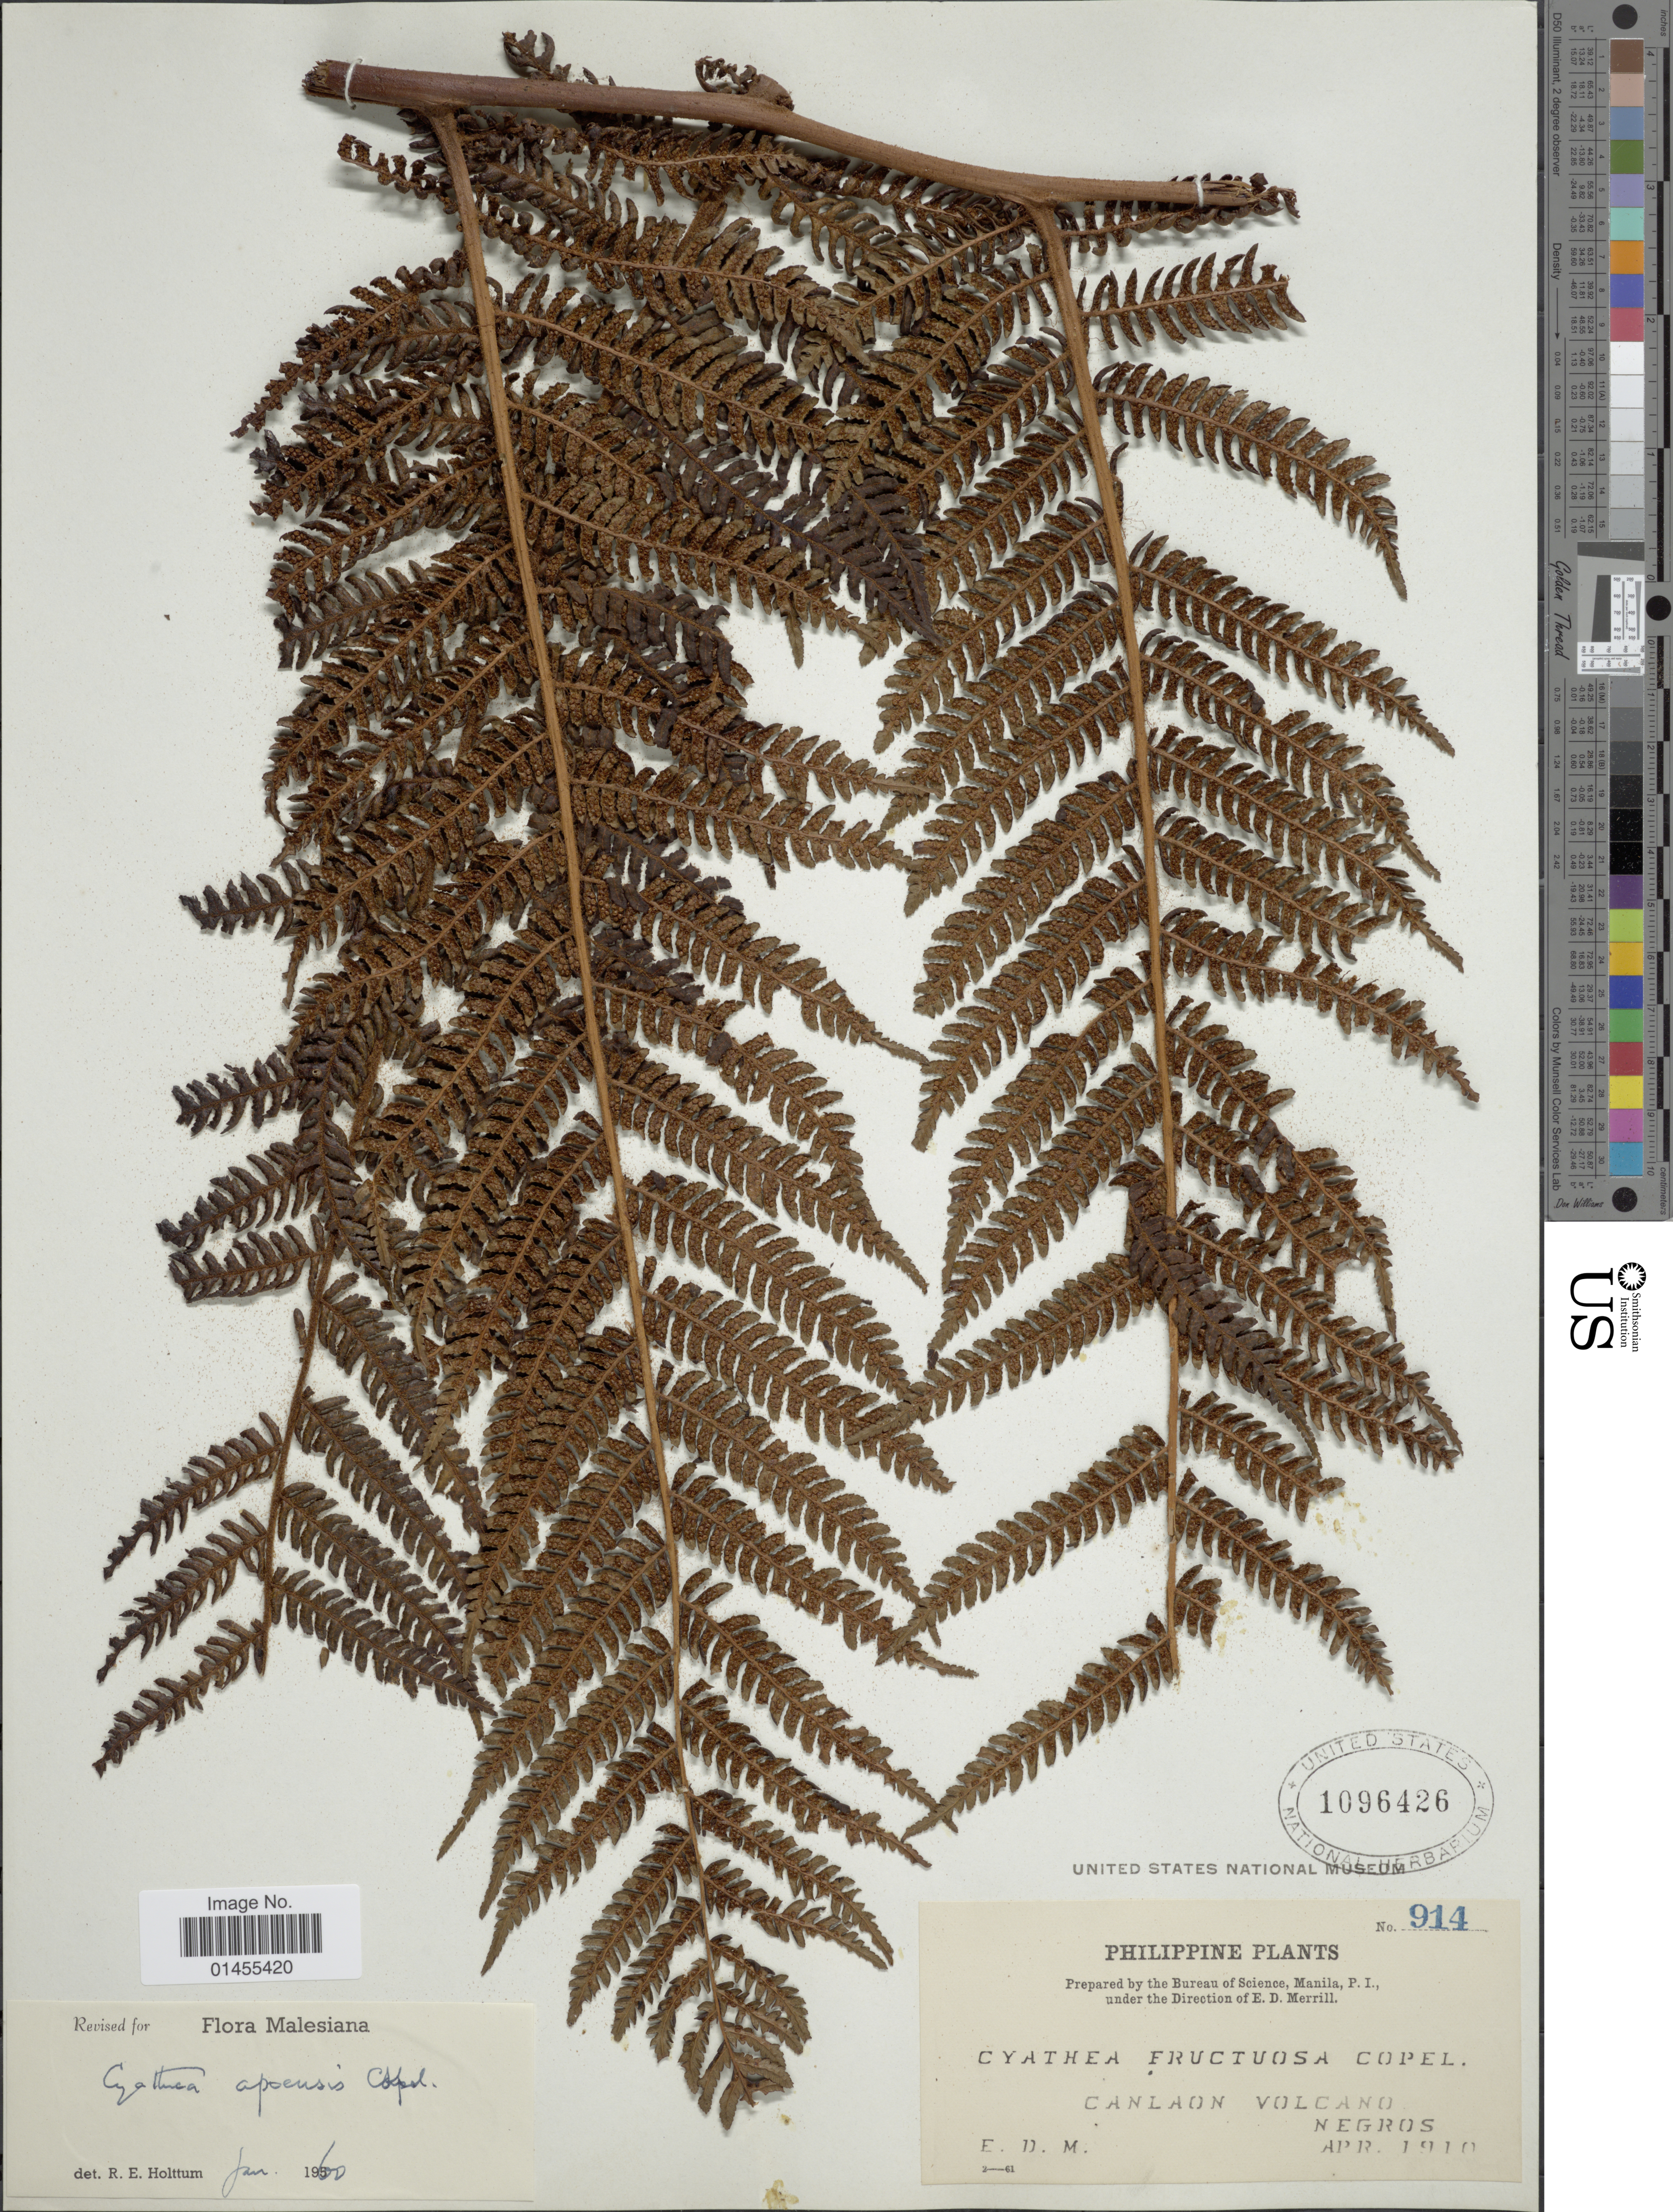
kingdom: Plantae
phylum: Tracheophyta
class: Polypodiopsida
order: Cyatheales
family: Cyatheaceae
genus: Alsophila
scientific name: Alsophila apoensis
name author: (Copel.) R.M. Tryon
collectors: E. Merrill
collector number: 914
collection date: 1910-04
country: Philippines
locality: Canlaon Volcano, Negros.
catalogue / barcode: US 1096426